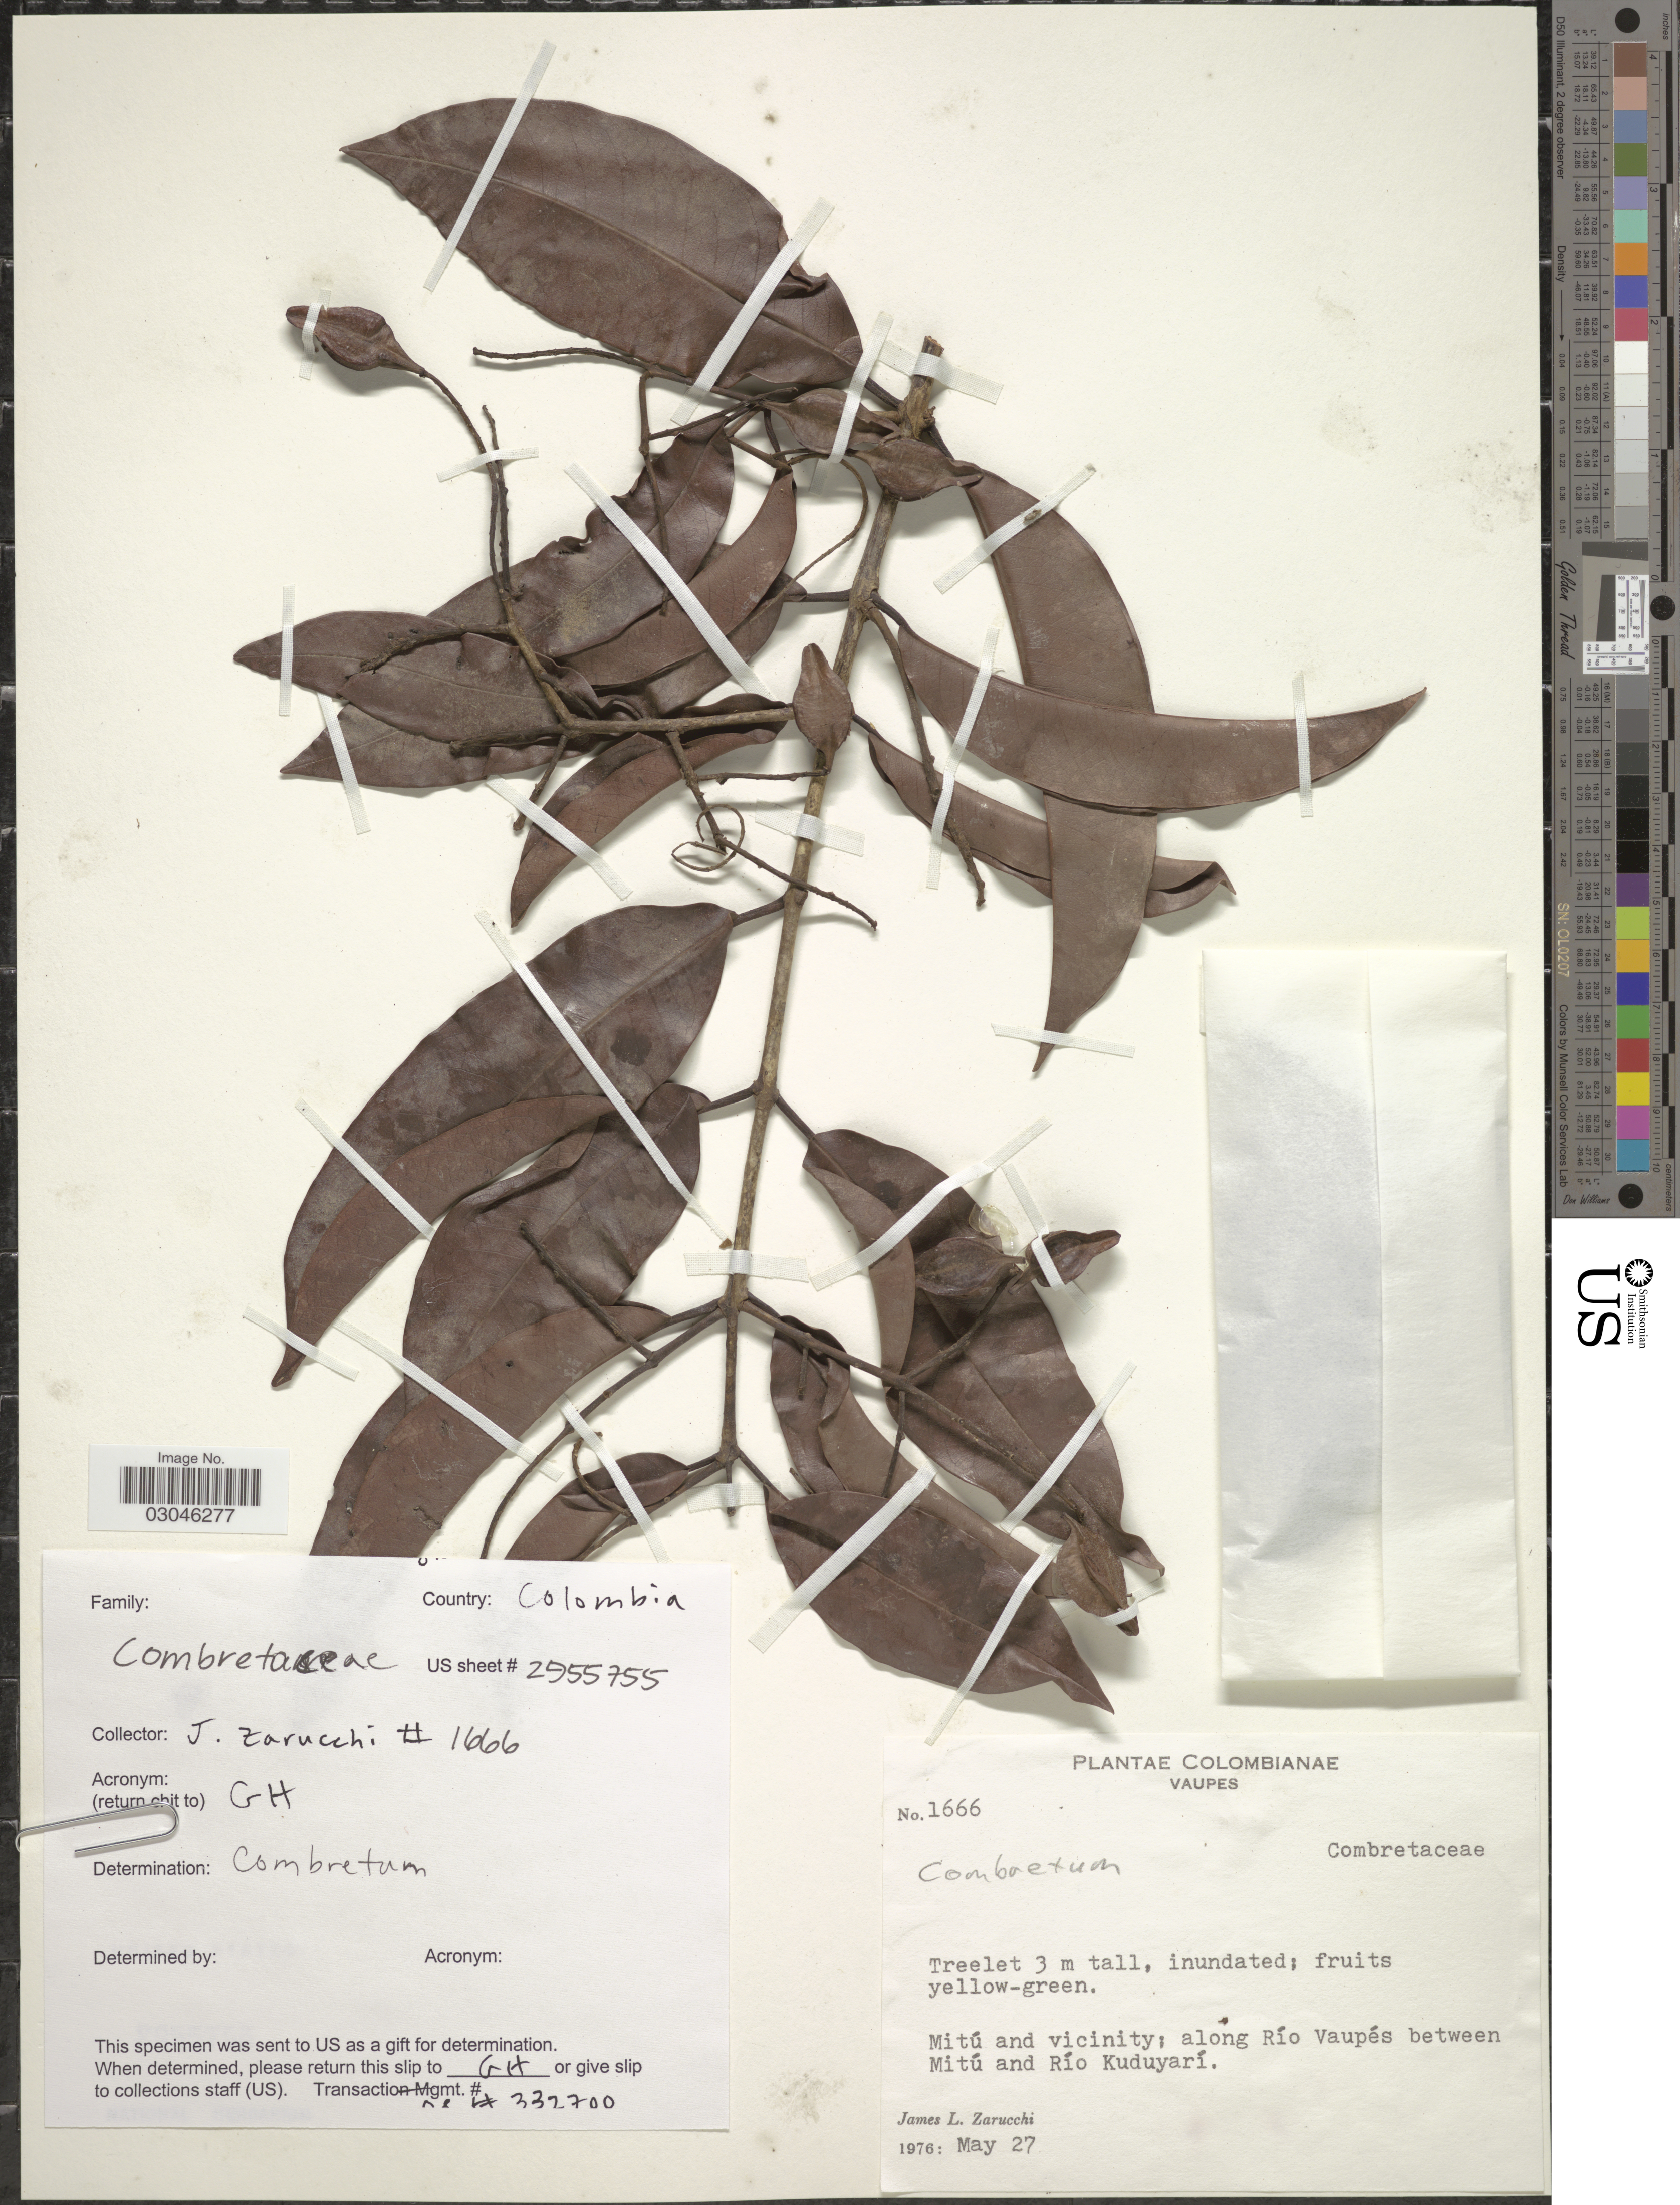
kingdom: Plantae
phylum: Tracheophyta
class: Magnoliopsida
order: Myrtales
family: Combretaceae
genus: Combretum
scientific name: Combretum sp.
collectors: J. L. Zarucchi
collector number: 1666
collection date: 1976-05-27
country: Colombia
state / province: Vaupés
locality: Mitú and vicinity; along Río Vaupés between Mitú and Río Kuduyarí.